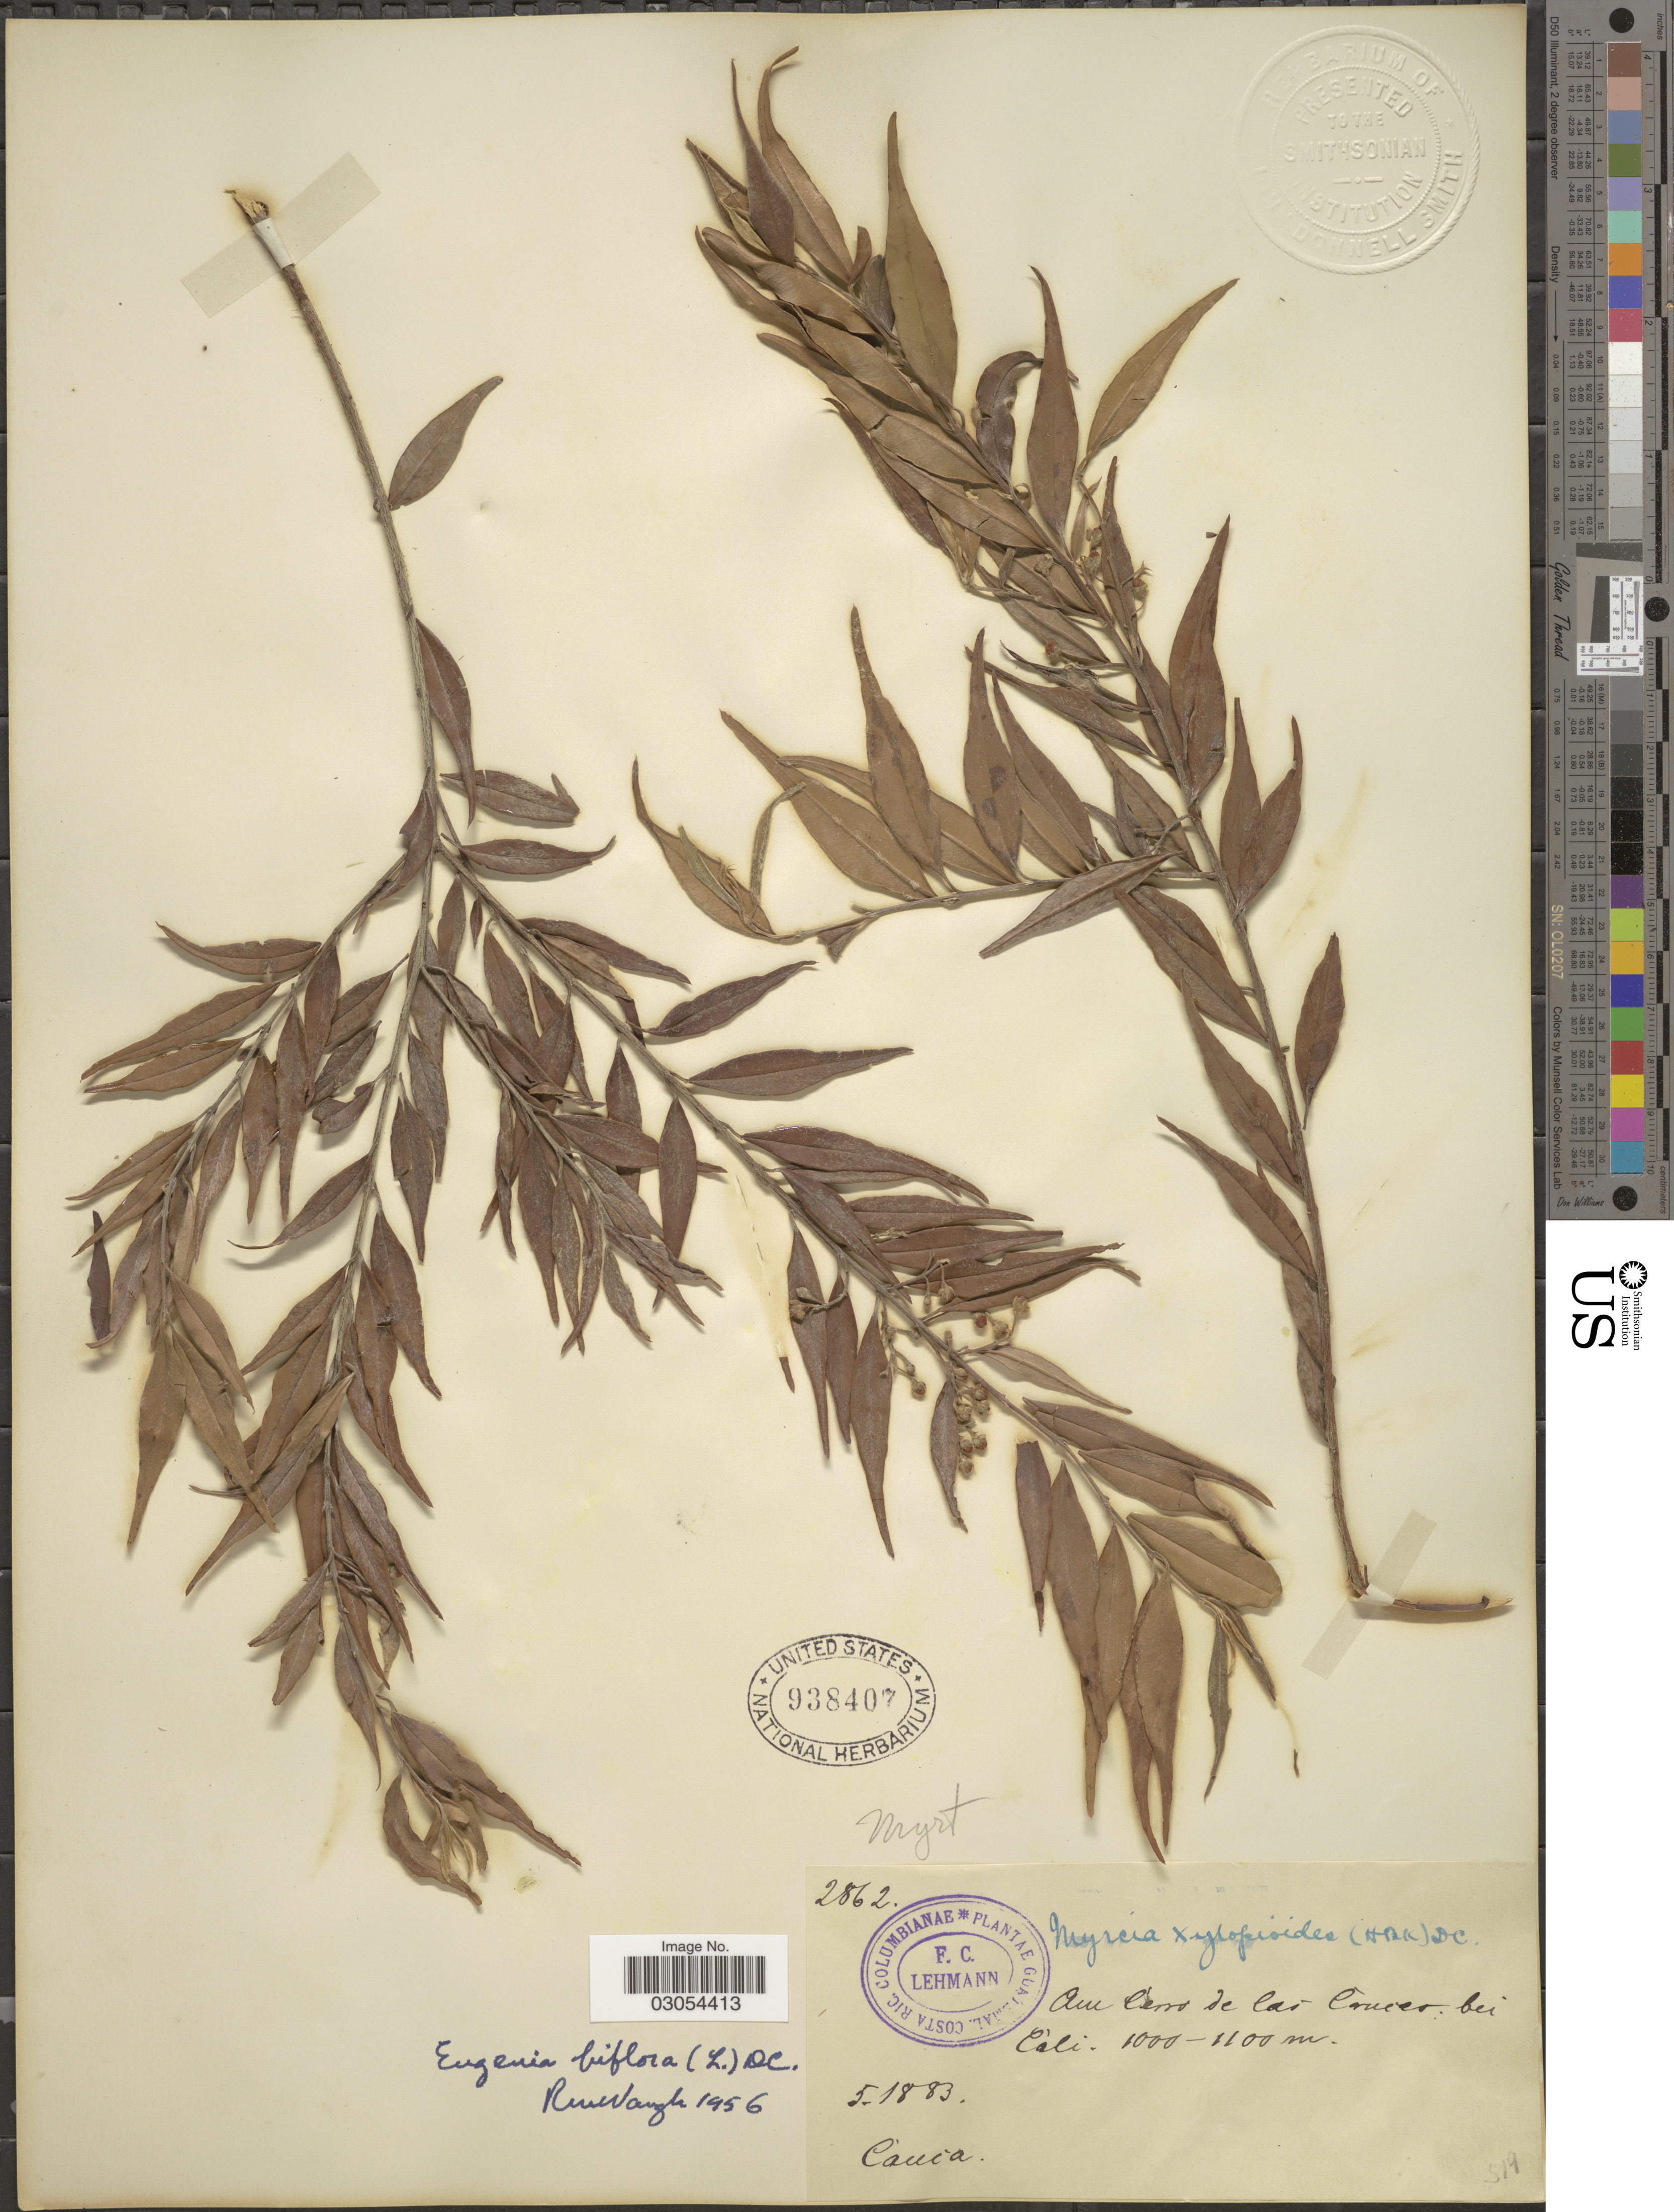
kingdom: Plantae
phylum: Tracheophyta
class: Magnoliopsida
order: Myrtales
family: Myrtaceae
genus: Eugenia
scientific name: Eugenia biflora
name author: (L.) DC.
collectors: F. C. Lehmann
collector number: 2862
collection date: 1883-05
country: Colombia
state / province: Cauca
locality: Am Cerro de las Cruces bei Cali.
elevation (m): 1000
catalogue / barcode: US 938407